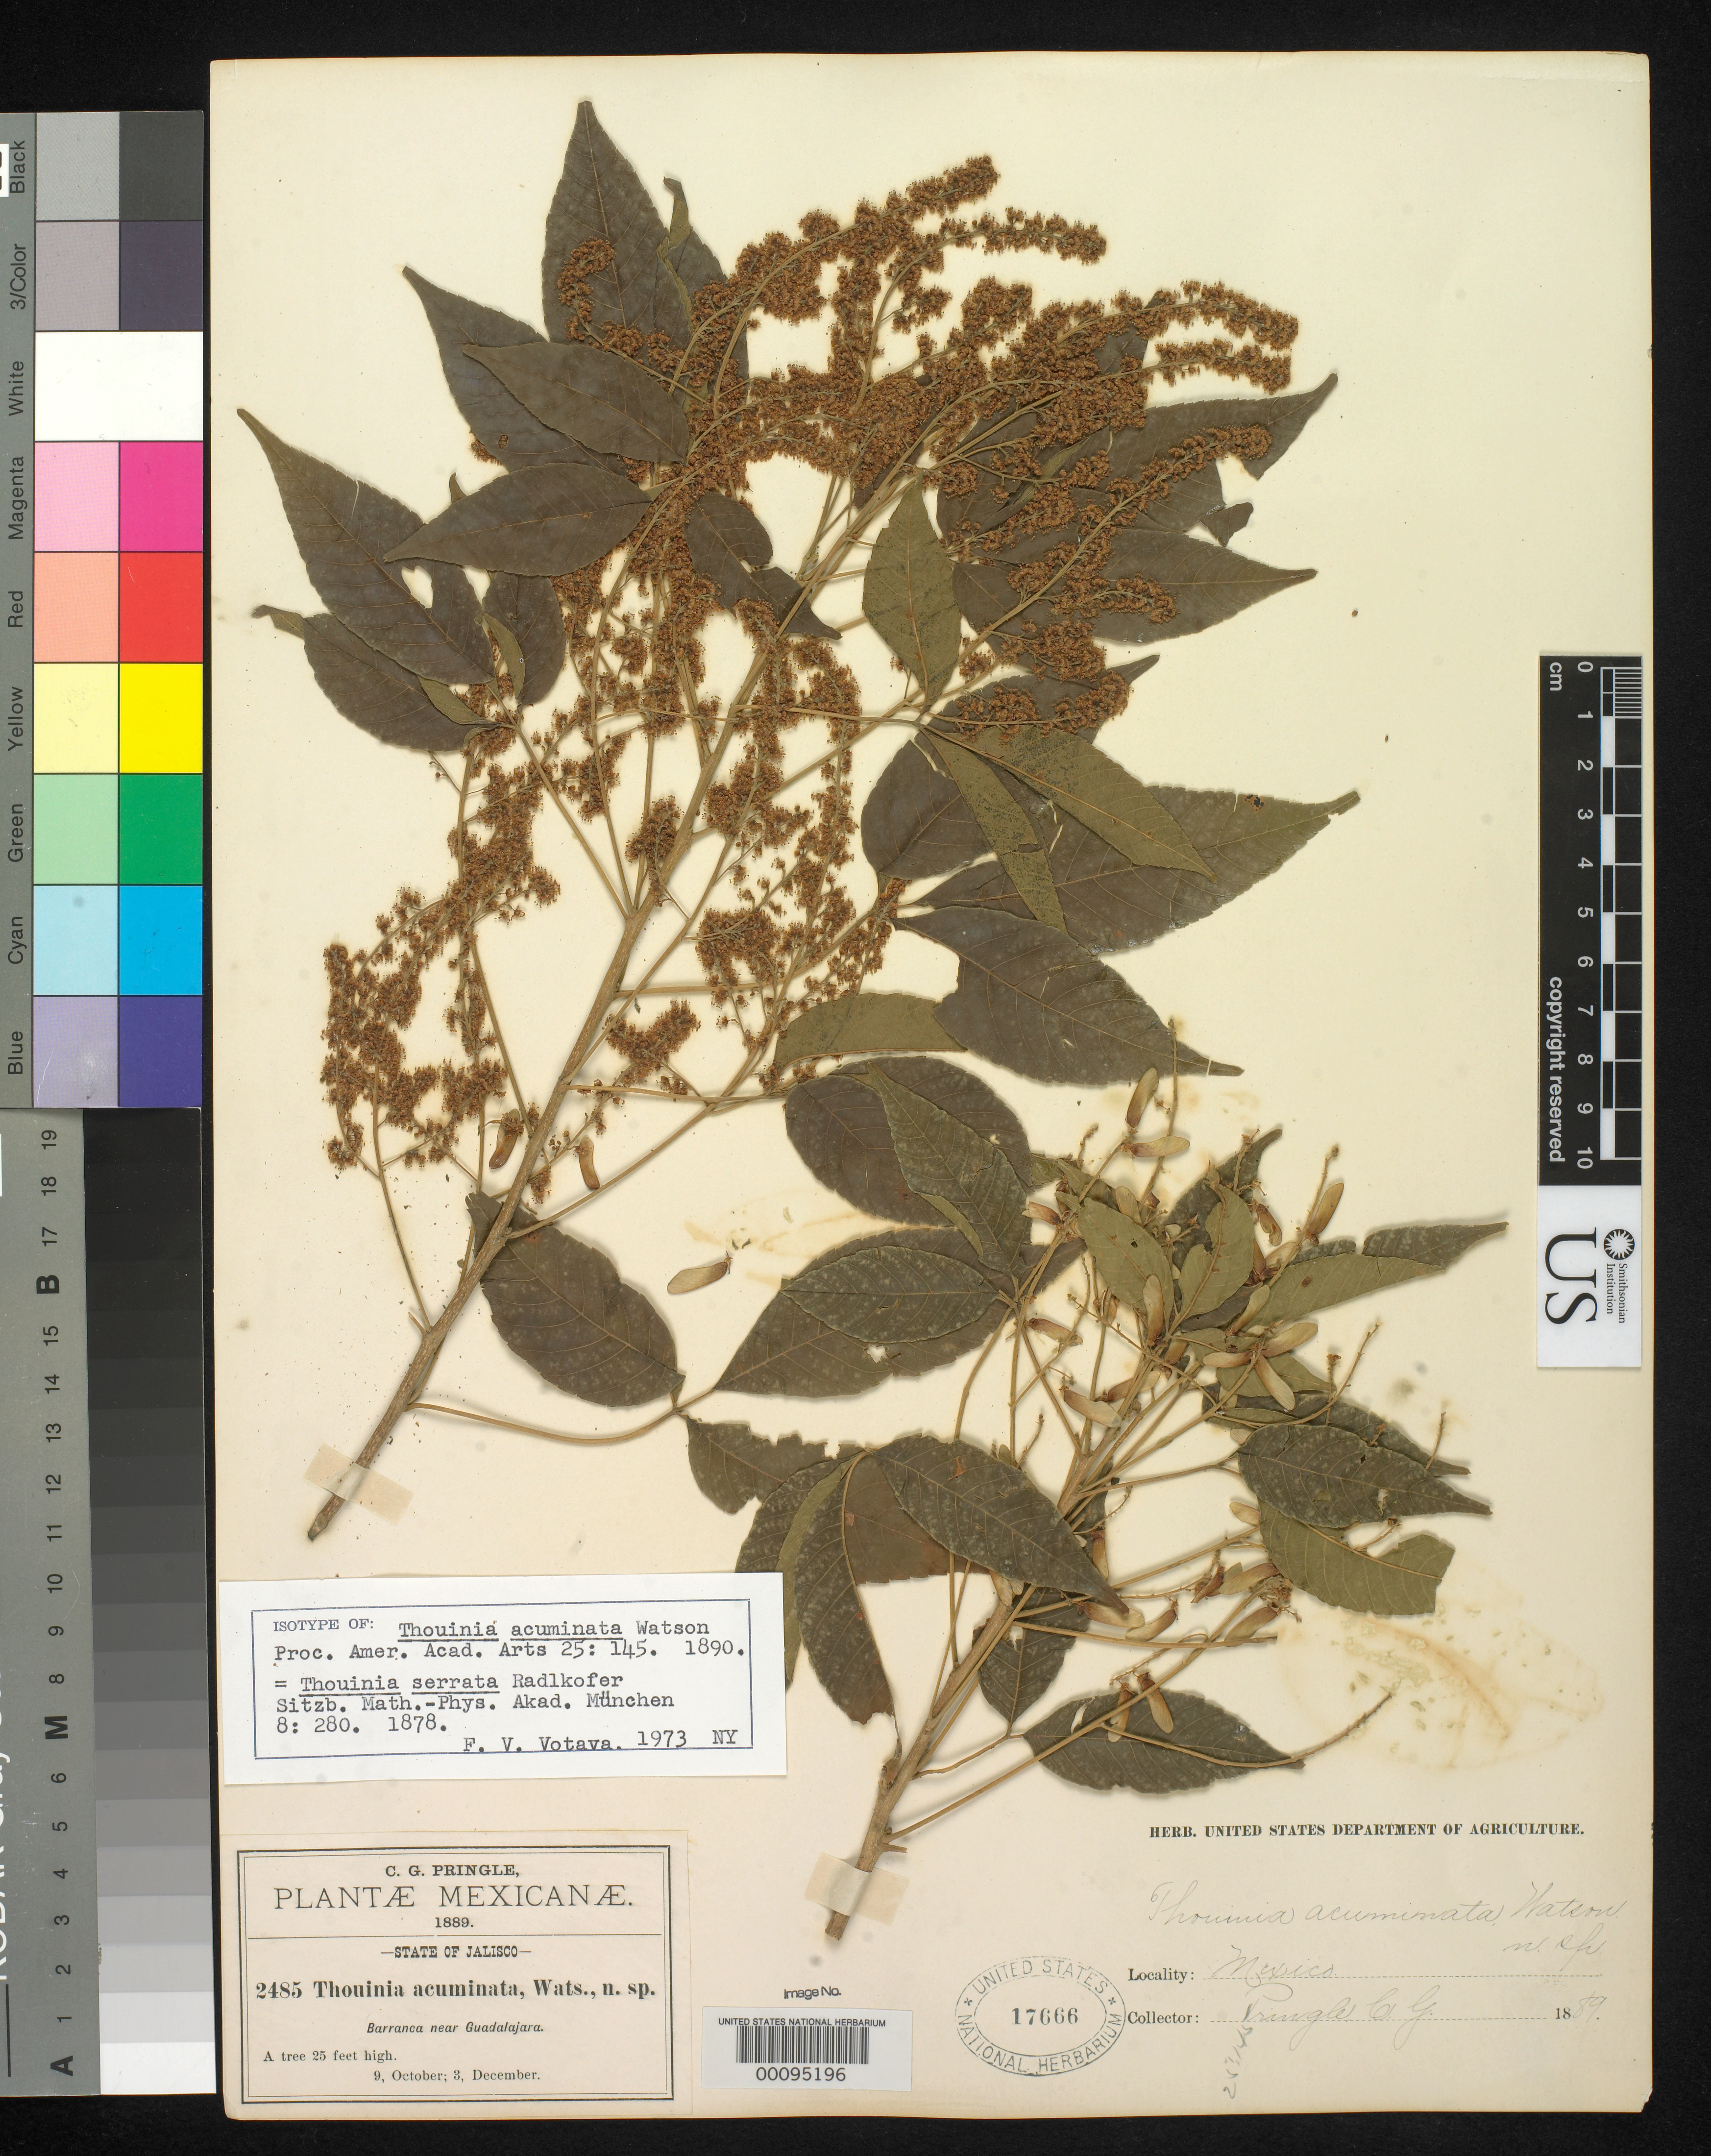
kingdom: Plantae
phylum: Tracheophyta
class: Magnoliopsida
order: Sapindales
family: Sapindaceae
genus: Thouinia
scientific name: Thouinia acuminata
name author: S. Watson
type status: Isotype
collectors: C. G. Pringle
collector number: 2485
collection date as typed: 03 Dec 1889 and 09 Oct 1889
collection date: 1889-10-09,1889-12-03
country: Mexico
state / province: Jalisco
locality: Barranca near Guadalajara.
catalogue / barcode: US 17666